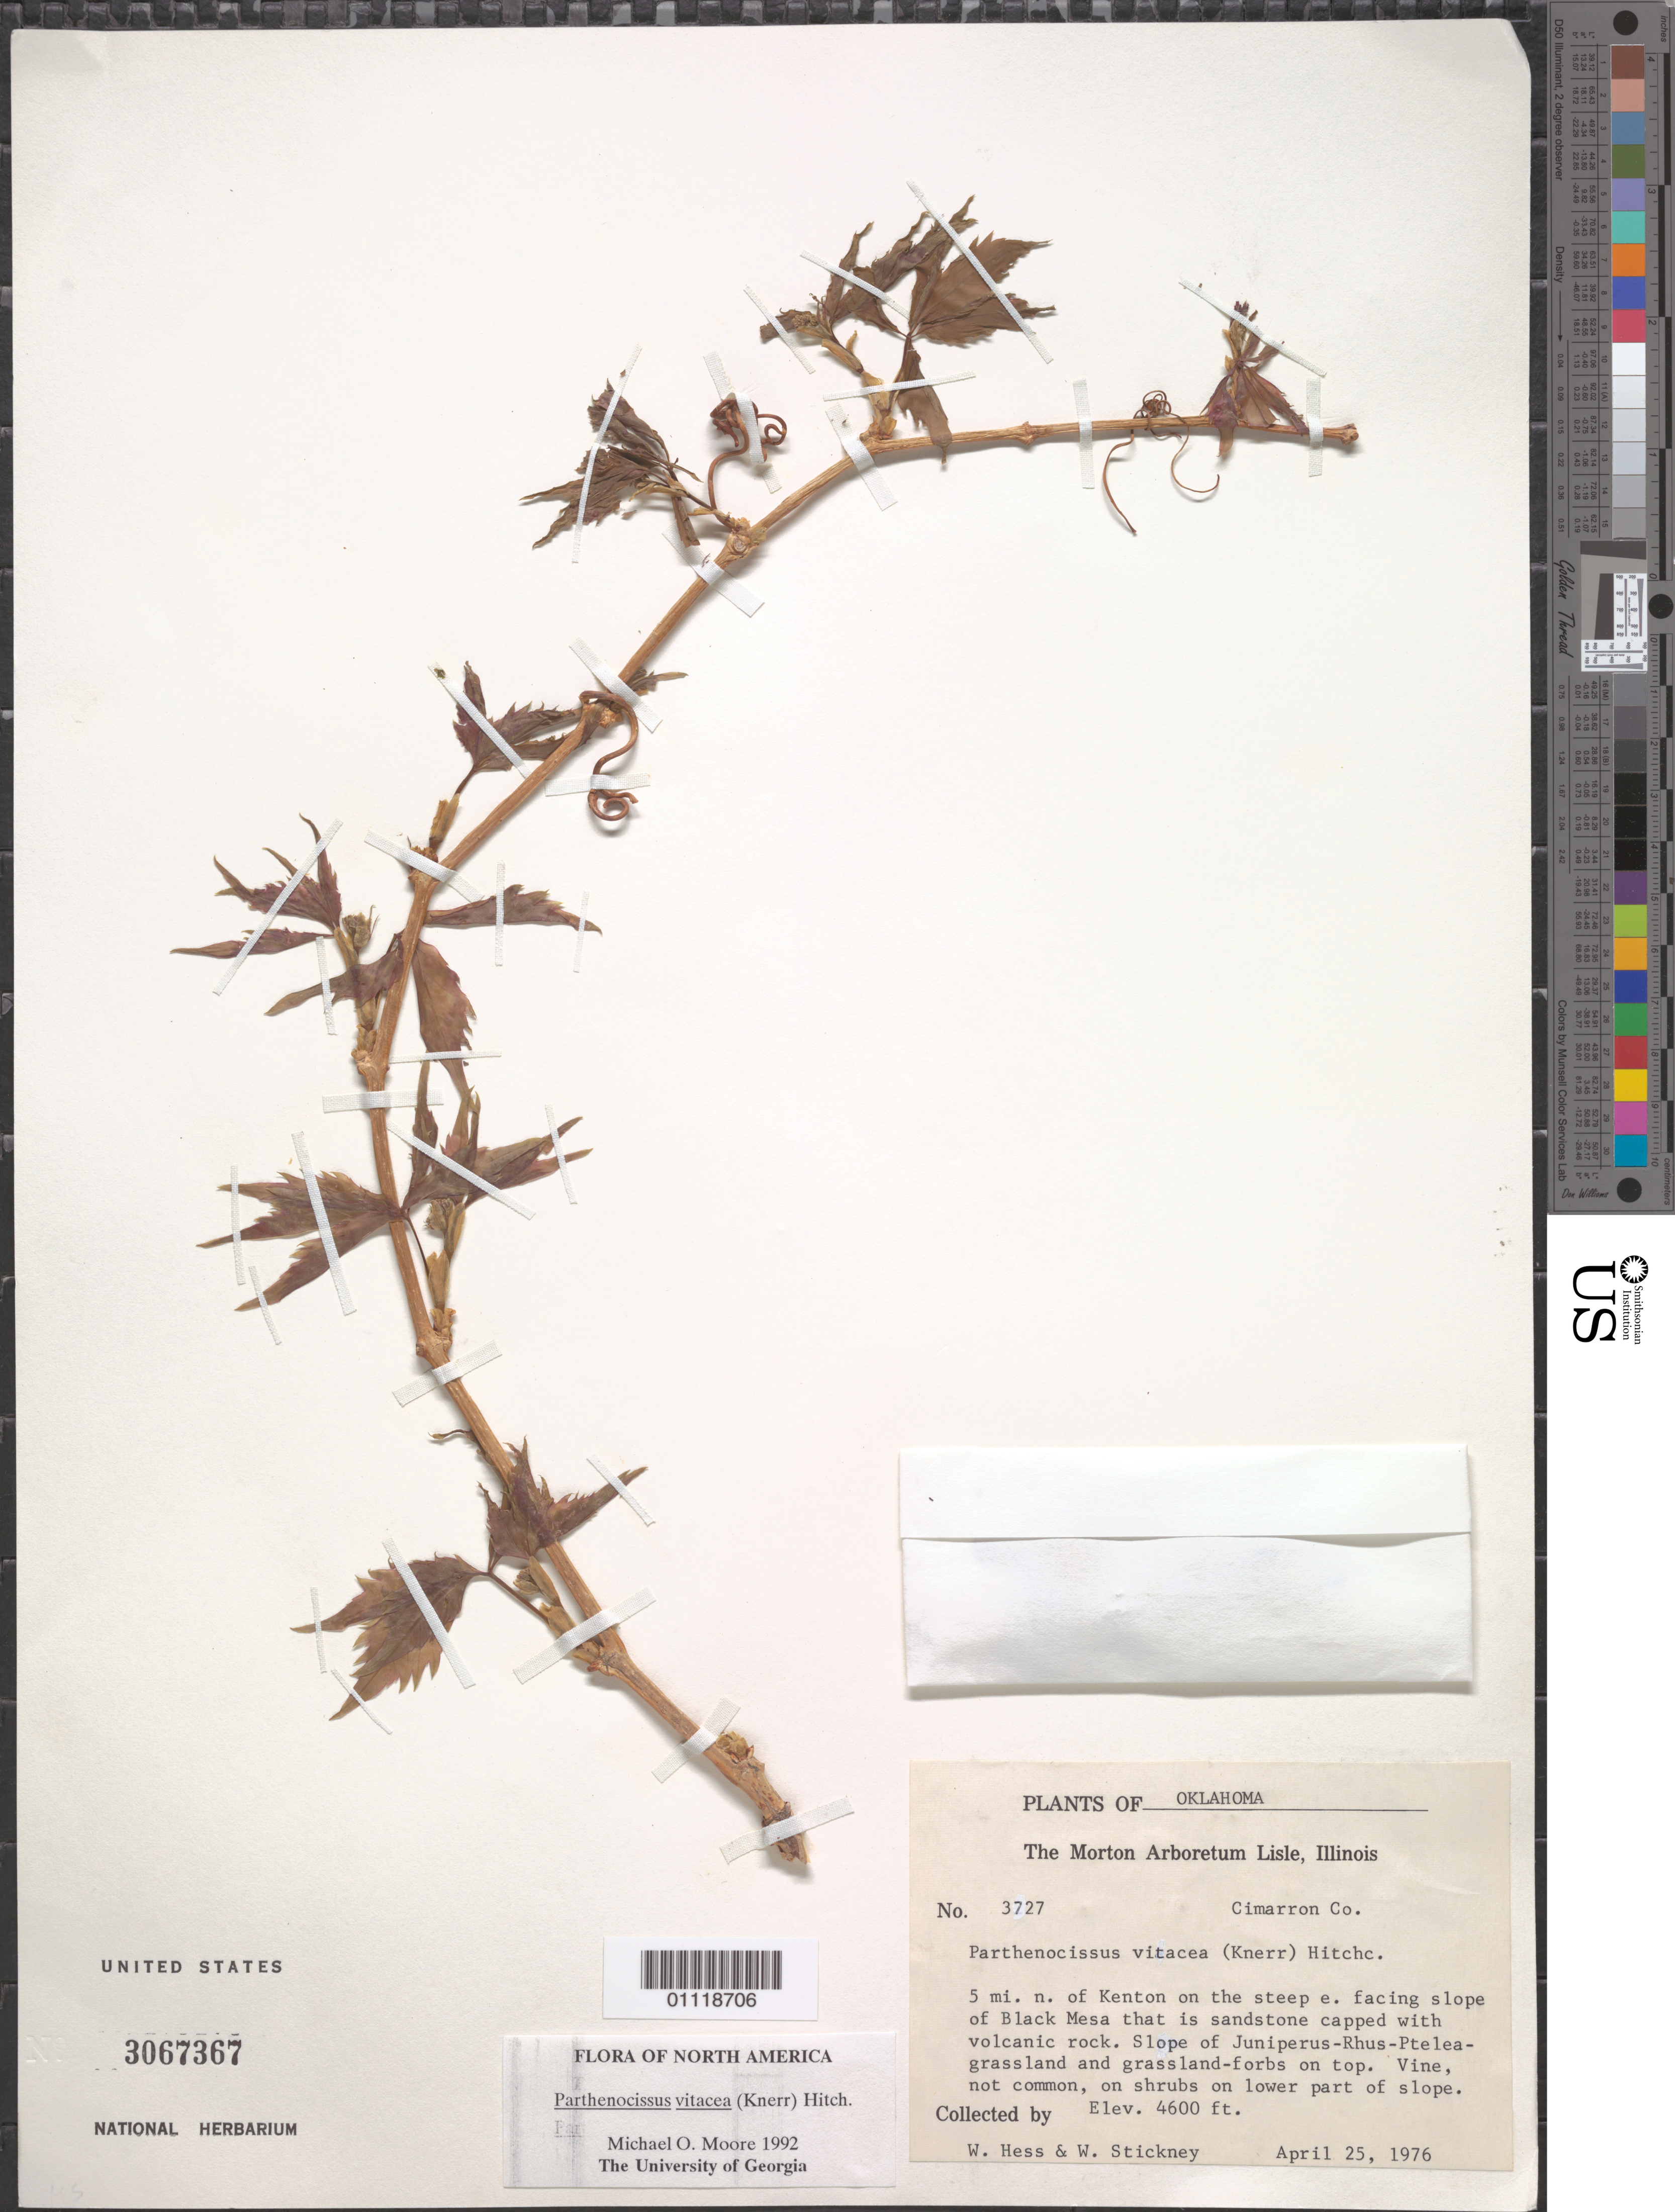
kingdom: Plantae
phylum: Tracheophyta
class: Magnoliopsida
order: Vitales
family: Vitaceae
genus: Parthenocissus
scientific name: Parthenocissus vitacea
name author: (Knerr) Hitchc.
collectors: W. Hess & W. Stickney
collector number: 3727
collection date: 1976-04-25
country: United States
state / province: Oklahoma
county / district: Cimarron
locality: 5 mi N of Kenton on the steep E facing slope of Black Mesa.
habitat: On shrubs on lower part of slope.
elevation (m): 1402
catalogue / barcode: US 3067367